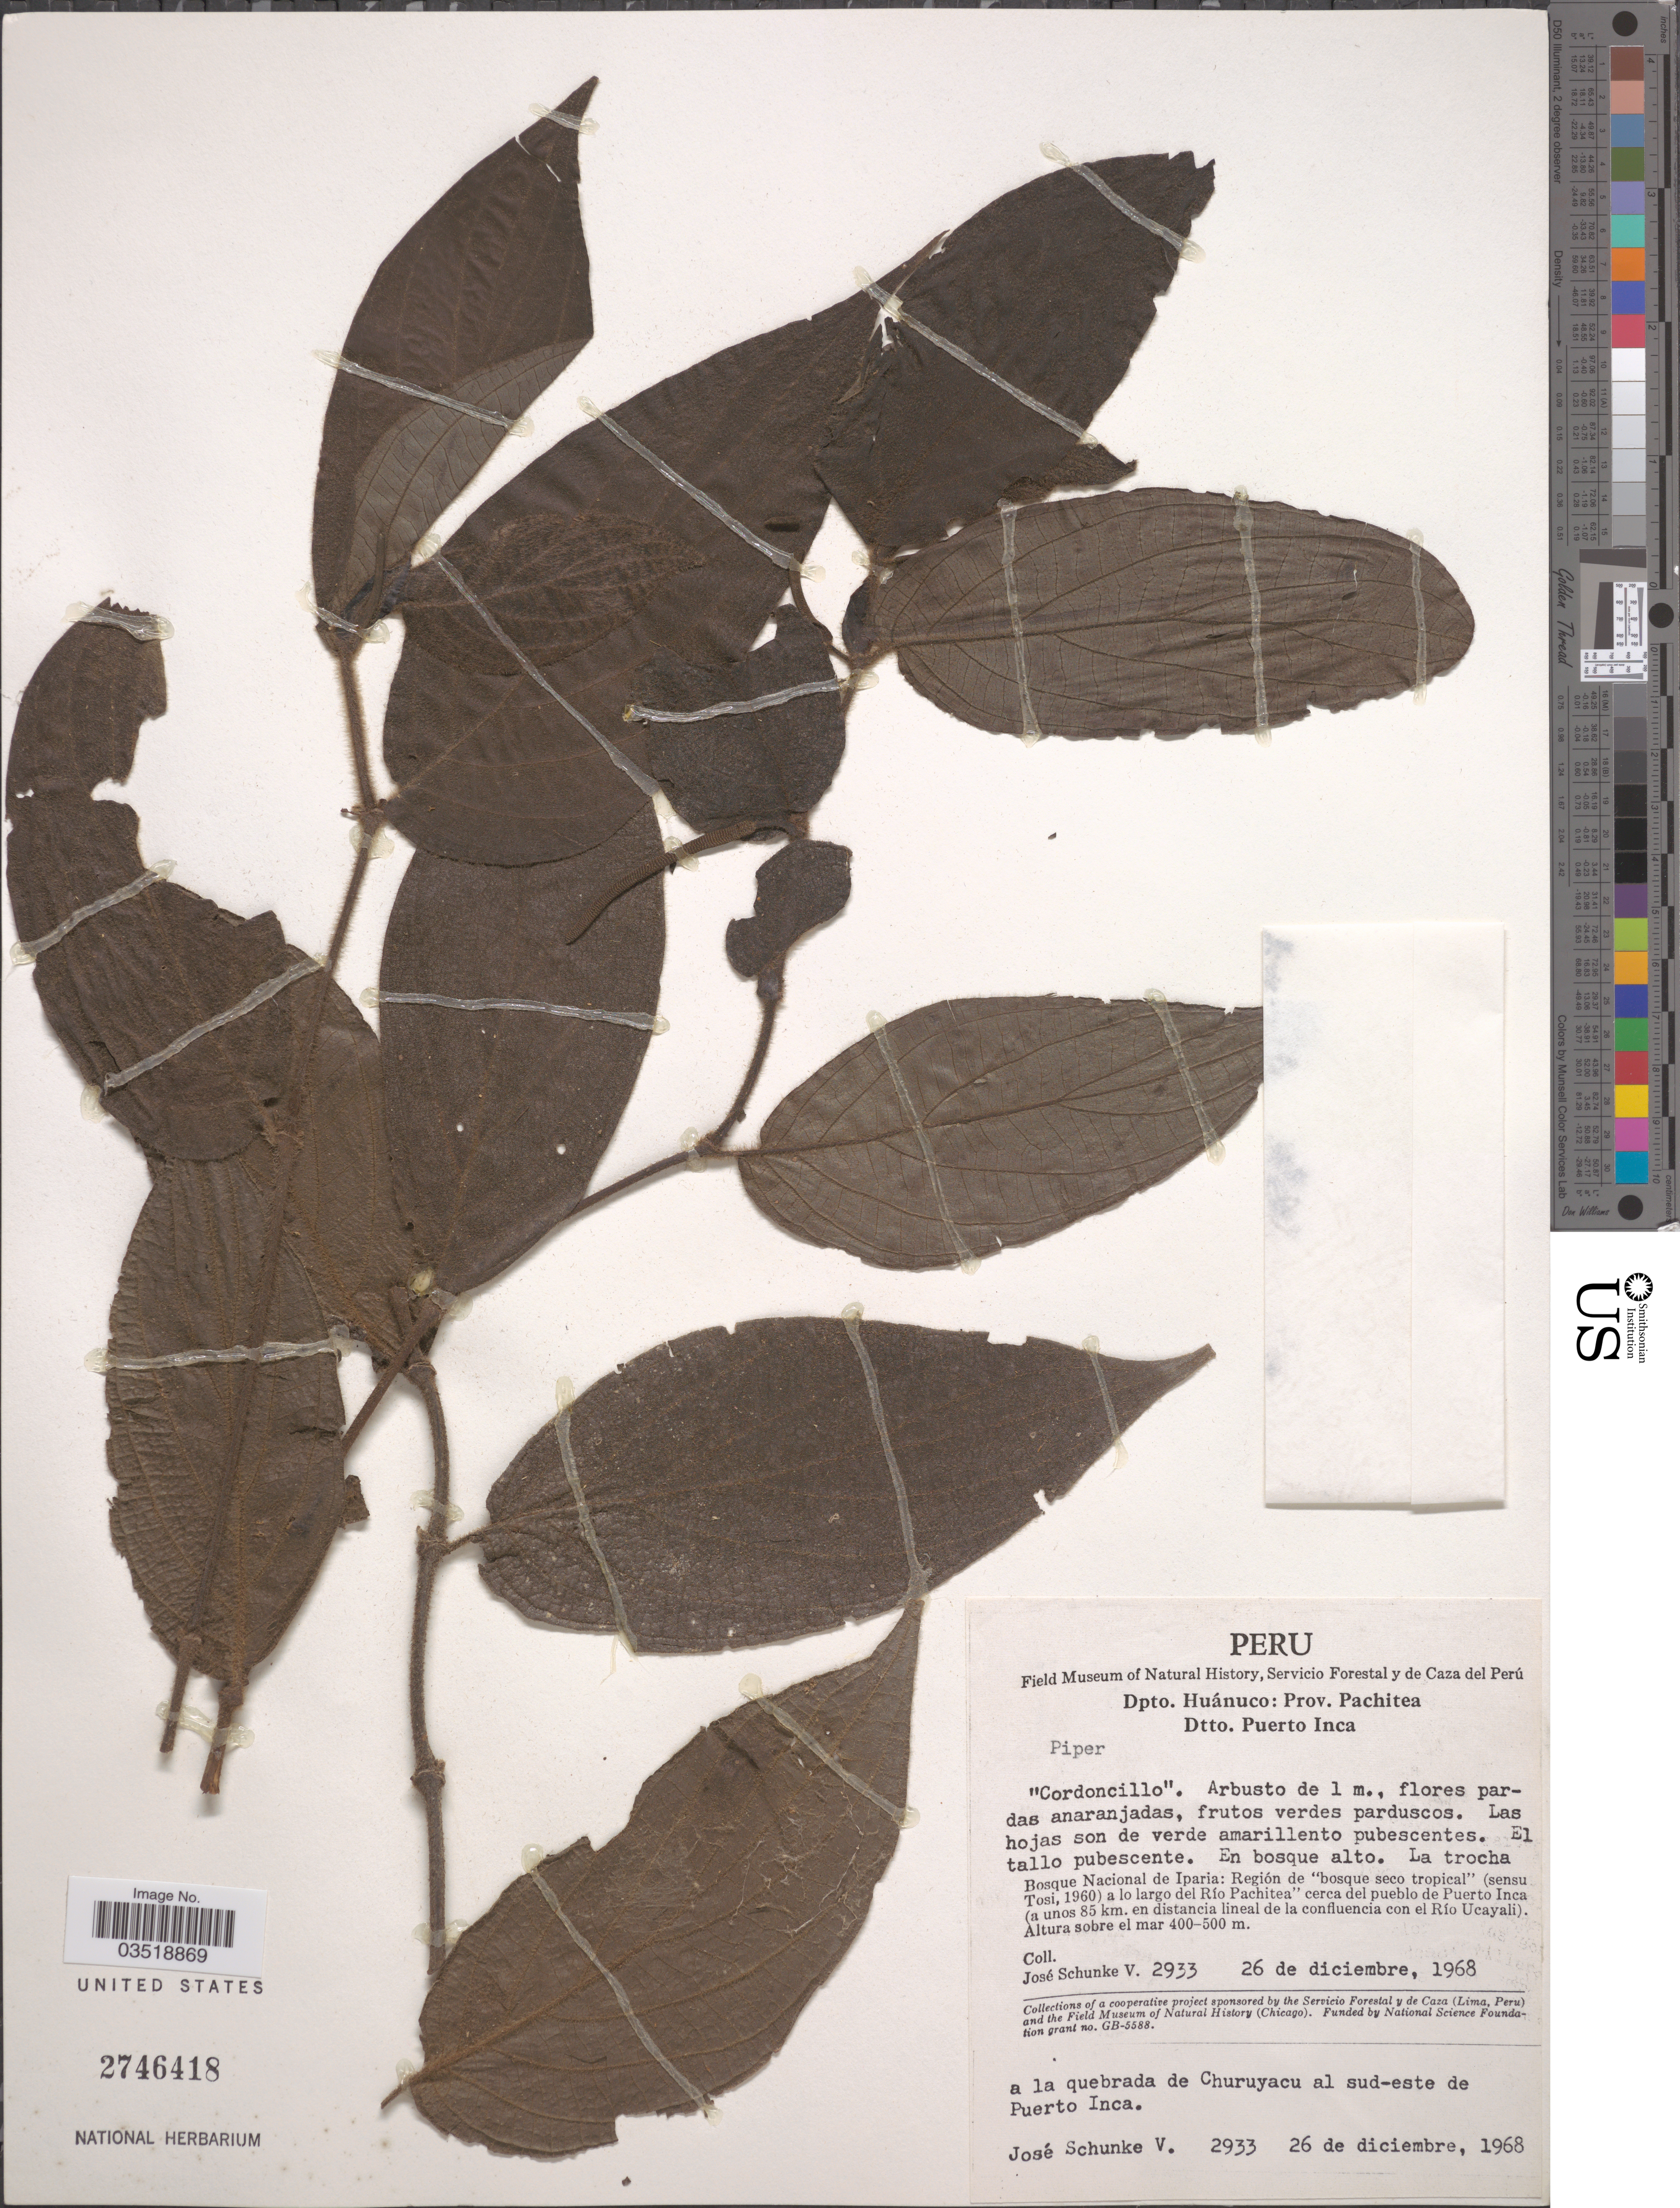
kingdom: Plantae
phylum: Tracheophyta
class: Magnoliopsida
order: Piperales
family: Piperaceae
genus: Piper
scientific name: Piper sp.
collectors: J. Schunke Vigo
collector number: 2933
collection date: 1968-12-26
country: Peru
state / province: Huánuco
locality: Dpto. Huánuco: Prov. Pachitea. Dtto. Puerto Inca. La trocha a la quebrada de Churuyacu al sud-este de Puerto Inca. Bosque Nacional de Iparia: región de "bosque seco tropical" (sensu Tosi, 1960) a lo largo Río Pachitea cerca del pueblo de Puerto Inca (a unos 85 km. en distancia lineal de la confluencia con el Río Ucayali).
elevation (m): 400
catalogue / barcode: US 2746418